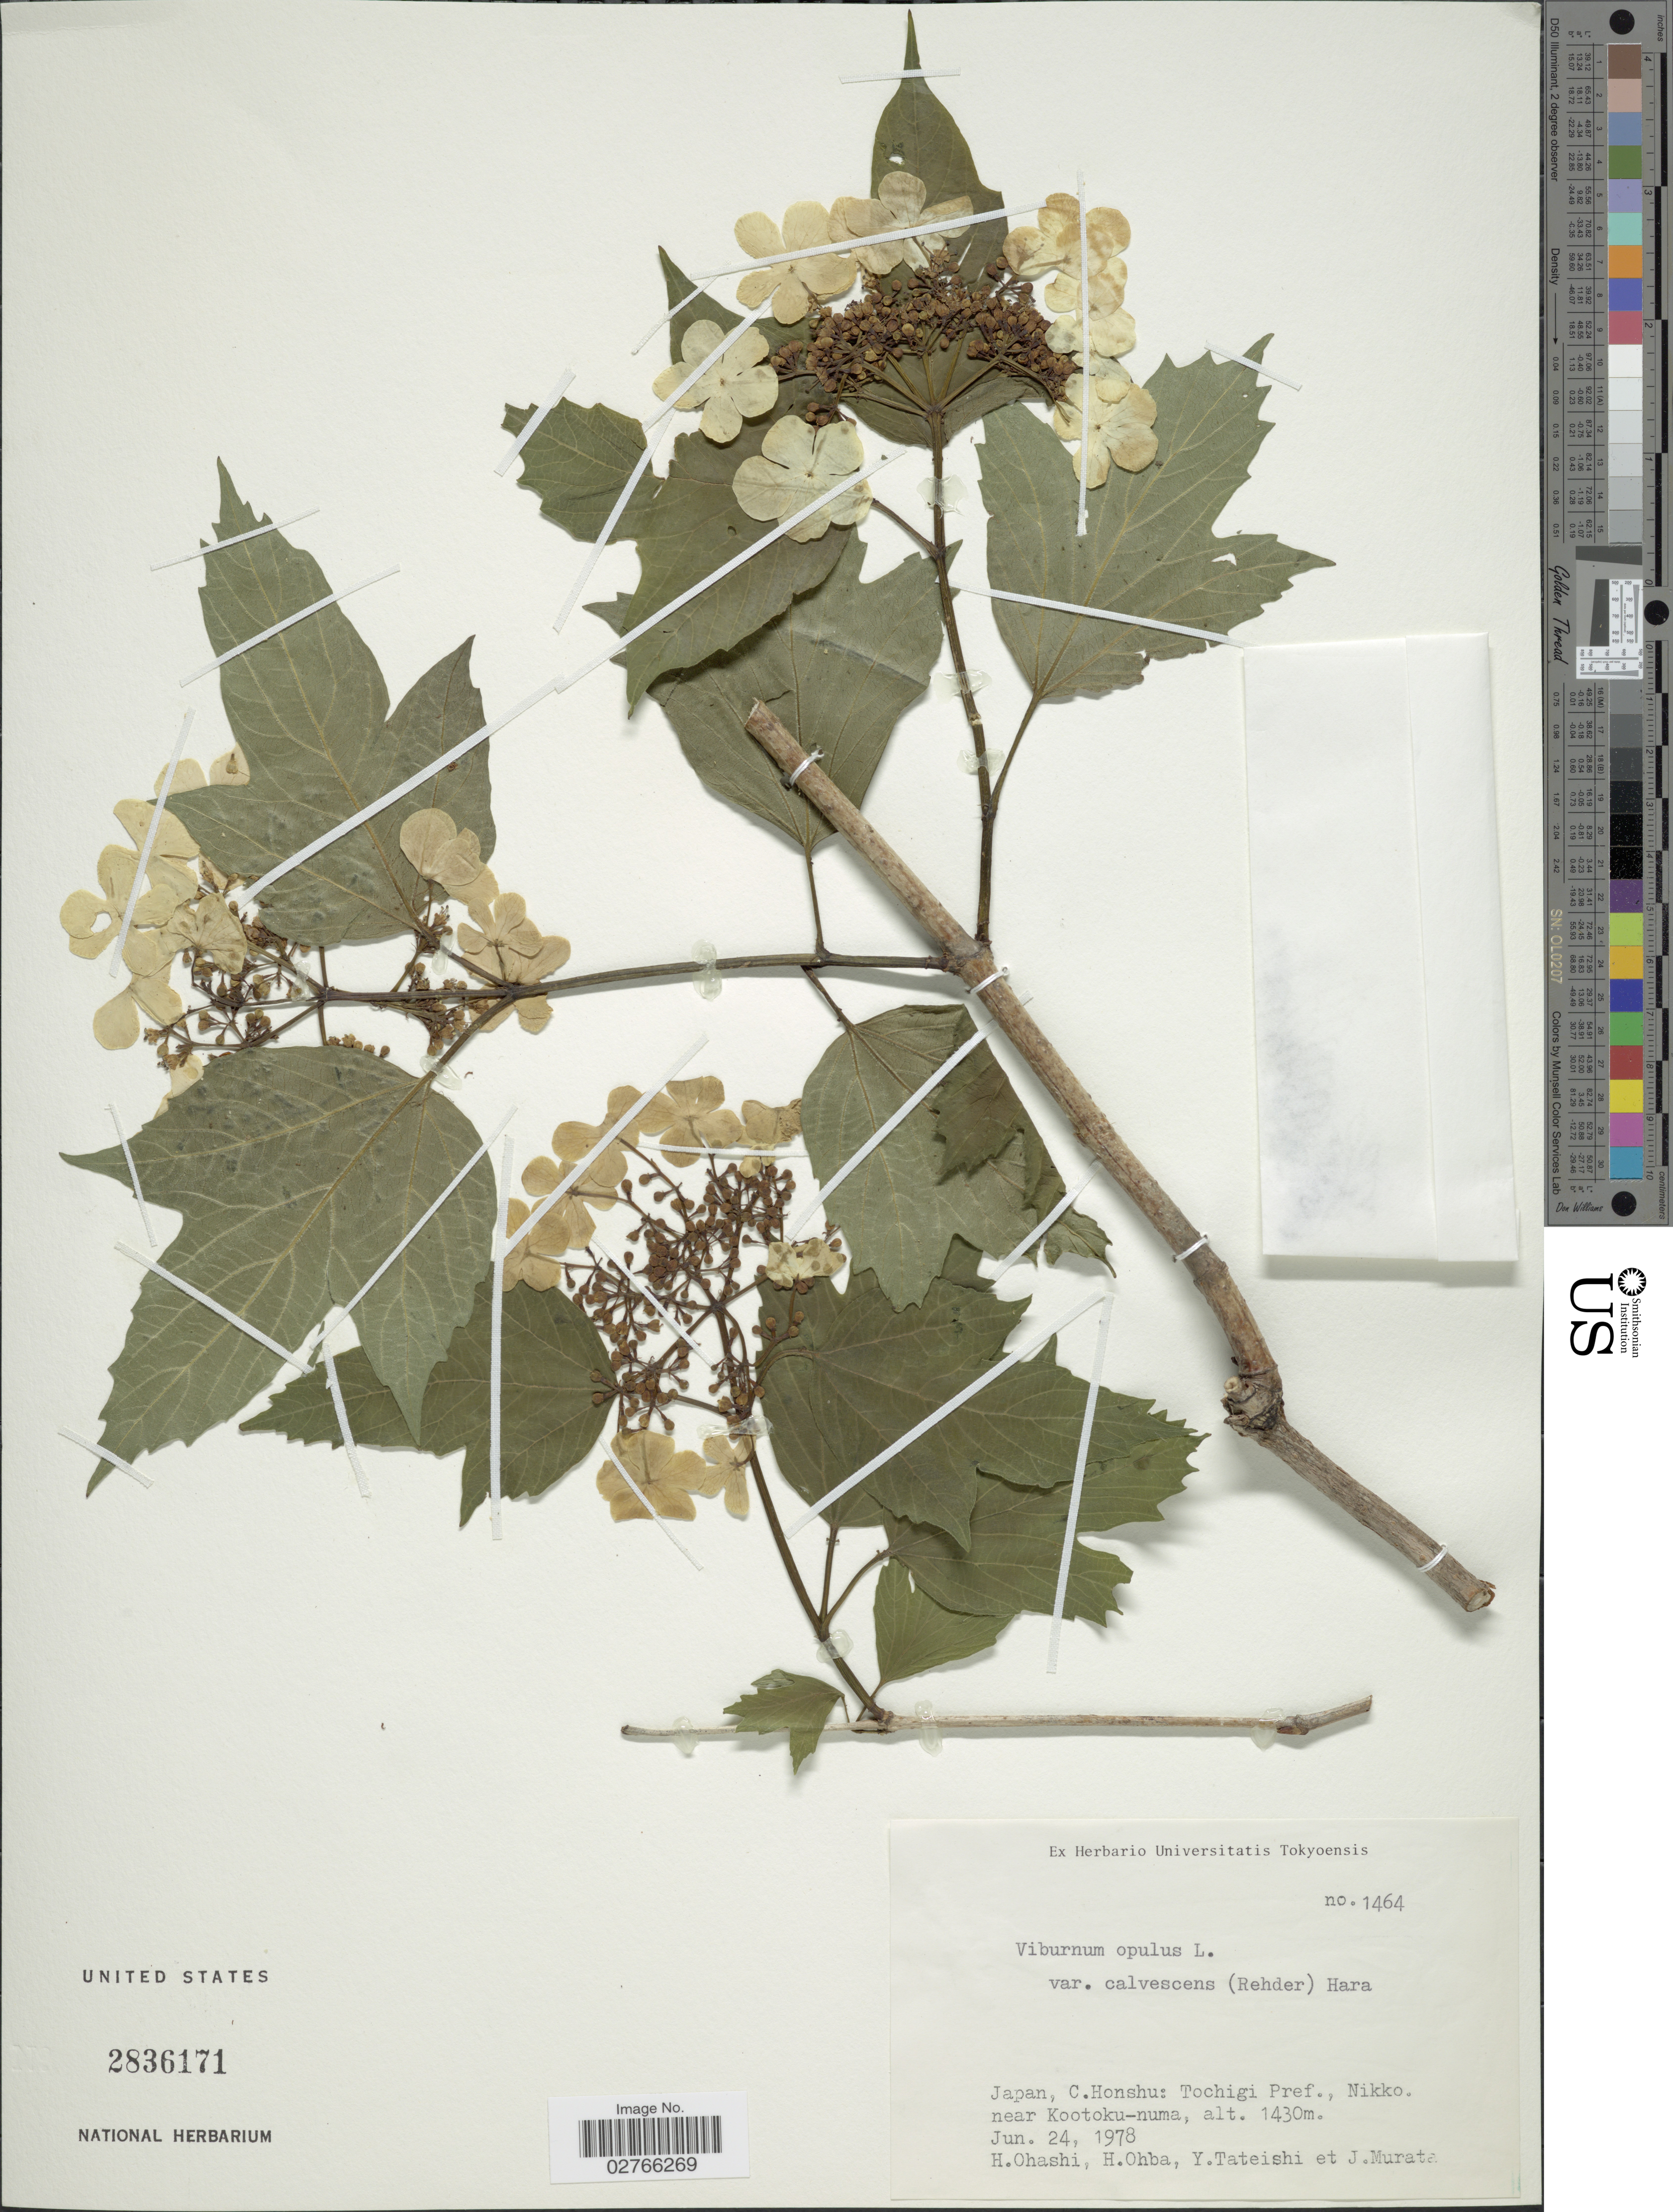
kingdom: Plantae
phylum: Tracheophyta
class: Magnoliopsida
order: Dipsacales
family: Viburnaceae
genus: Viburnum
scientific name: Viburnum opulus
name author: L.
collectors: H. Ohashi, H. Ohba, Y. Tateishi & J. Murata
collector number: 1464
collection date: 1978-06-24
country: Japan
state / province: Totigi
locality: C.Honshu: Tochigi Pref., Nikko. near Kootoku-numa.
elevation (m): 1430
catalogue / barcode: US 2836171